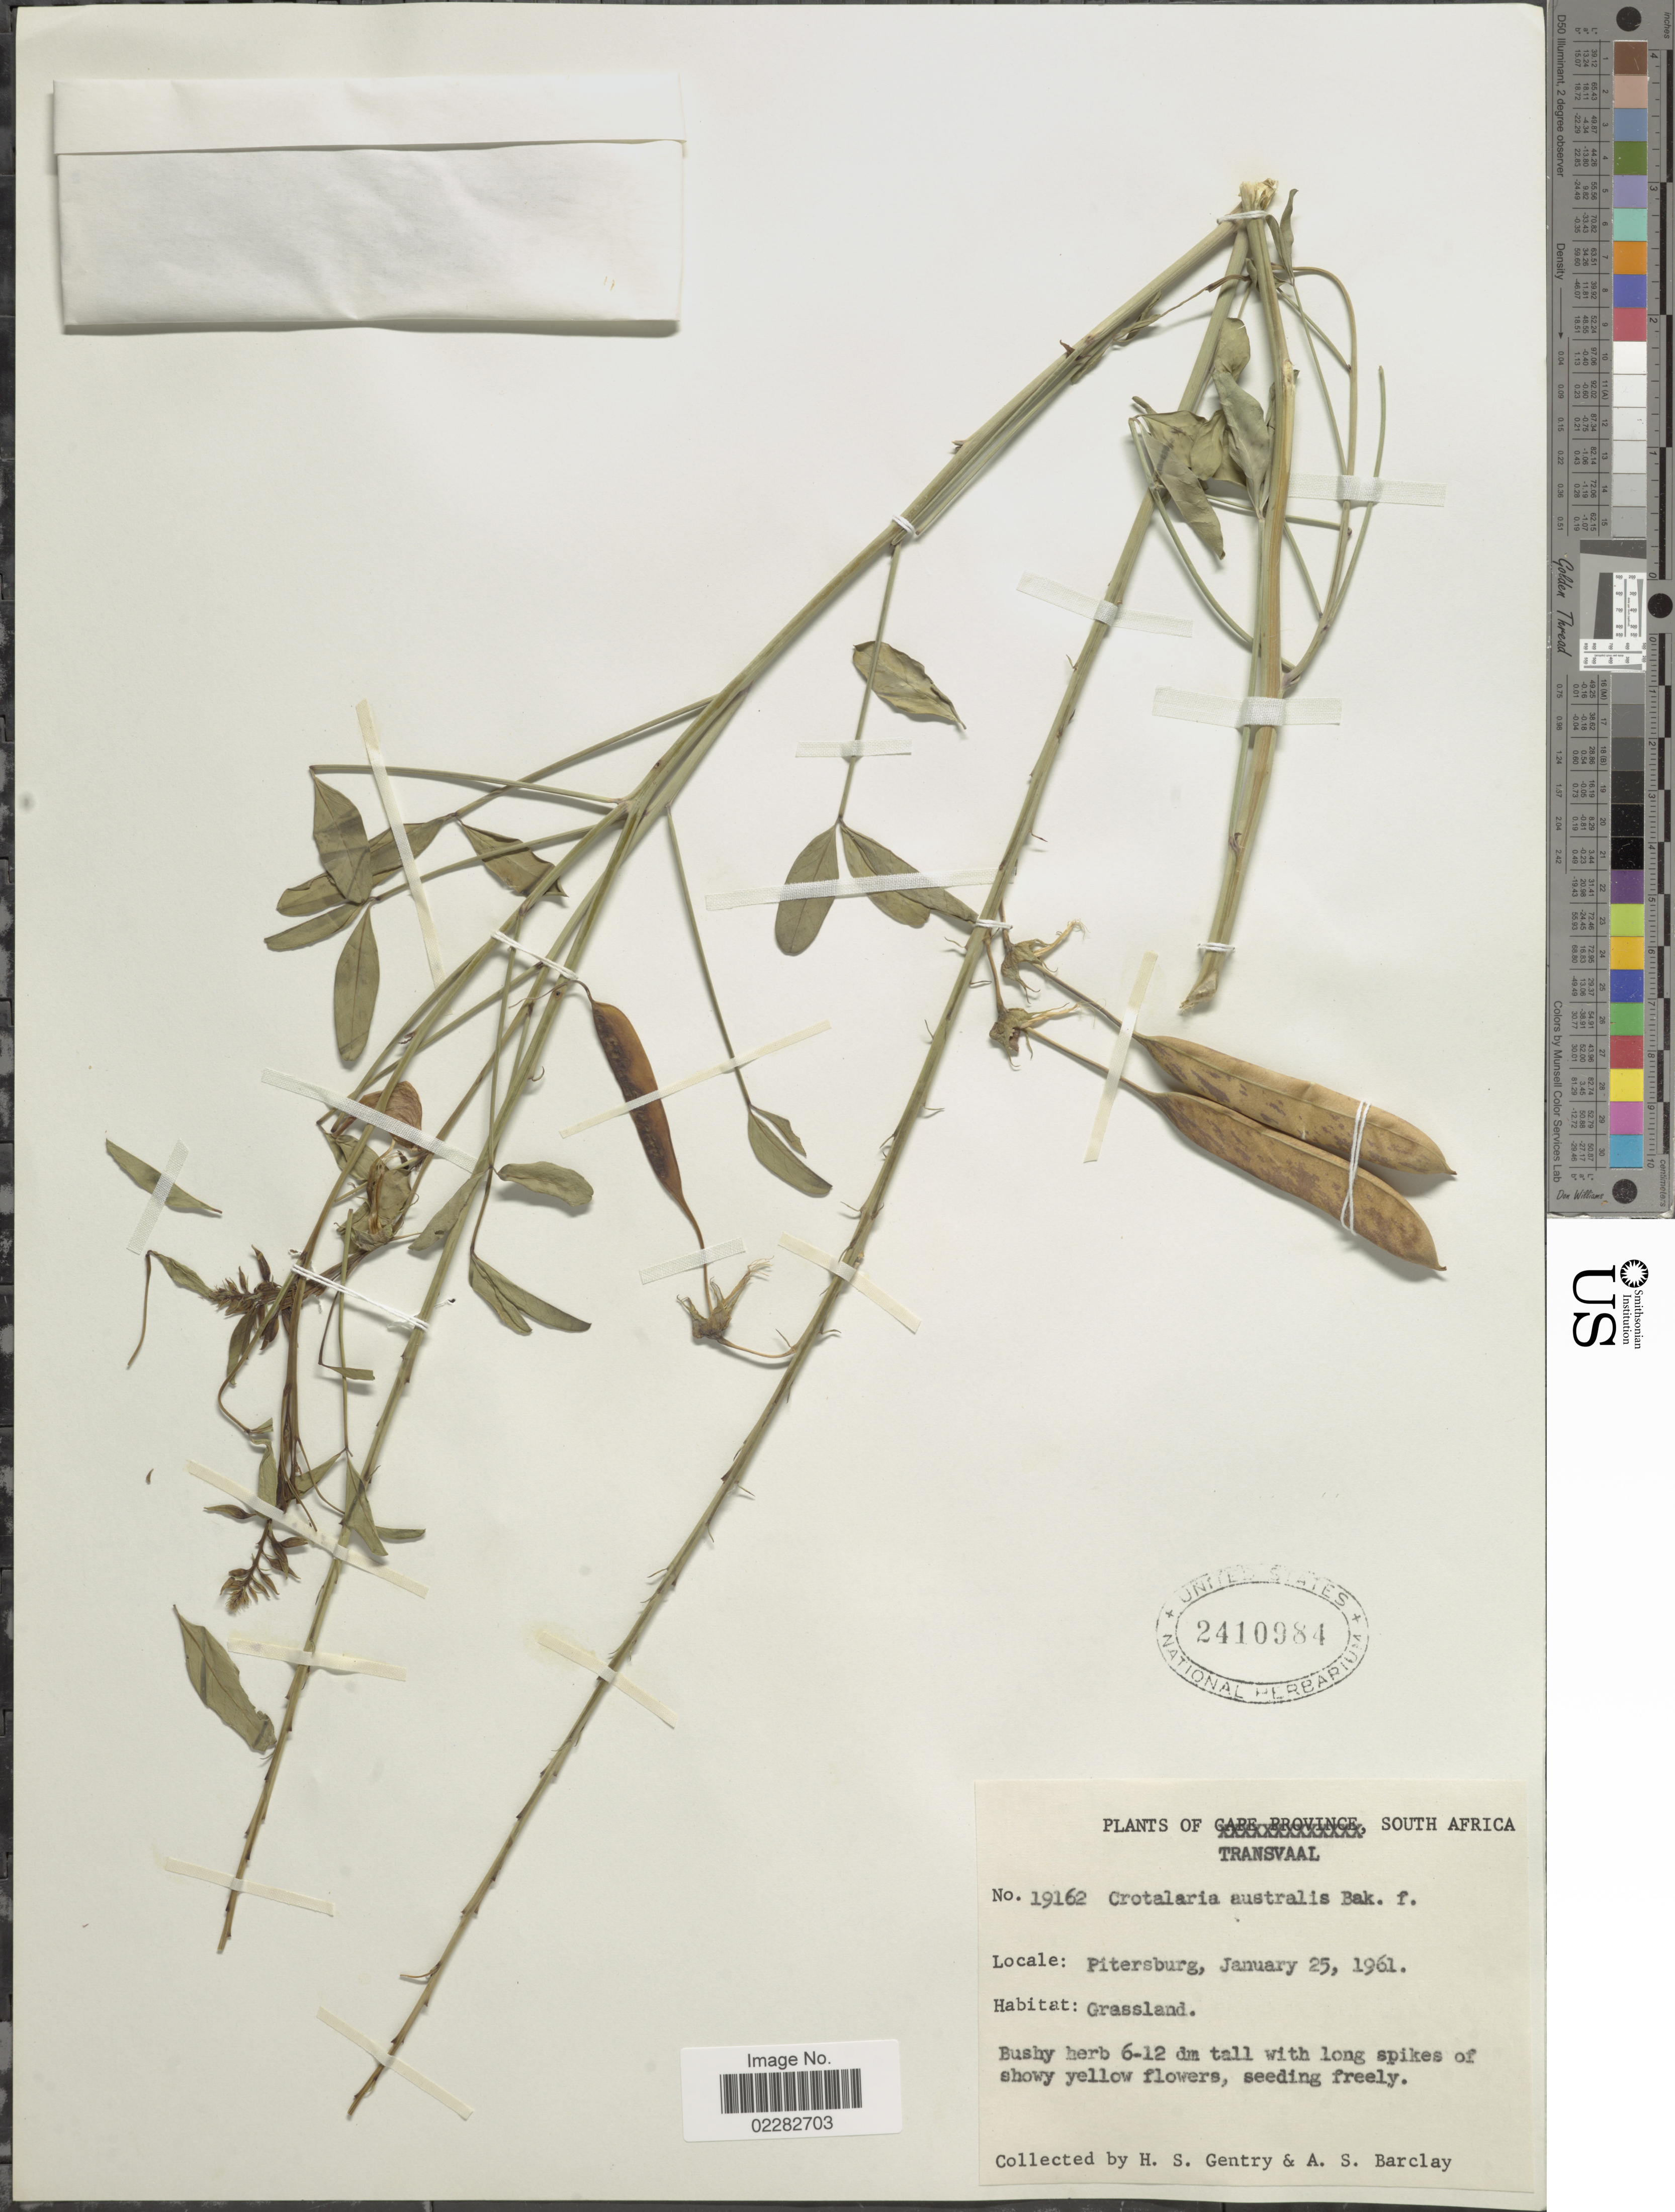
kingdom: Plantae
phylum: Tracheophyta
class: Magnoliopsida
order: Fabales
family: Fabaceae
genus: Crotalaria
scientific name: Crotalaria australis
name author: (Baker f.) Verd.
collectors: H. S. Gentry & A. S. Barclay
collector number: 19162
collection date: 1961-01-25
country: South Africa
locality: Transvaal, Pitersburg.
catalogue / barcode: US 2410984